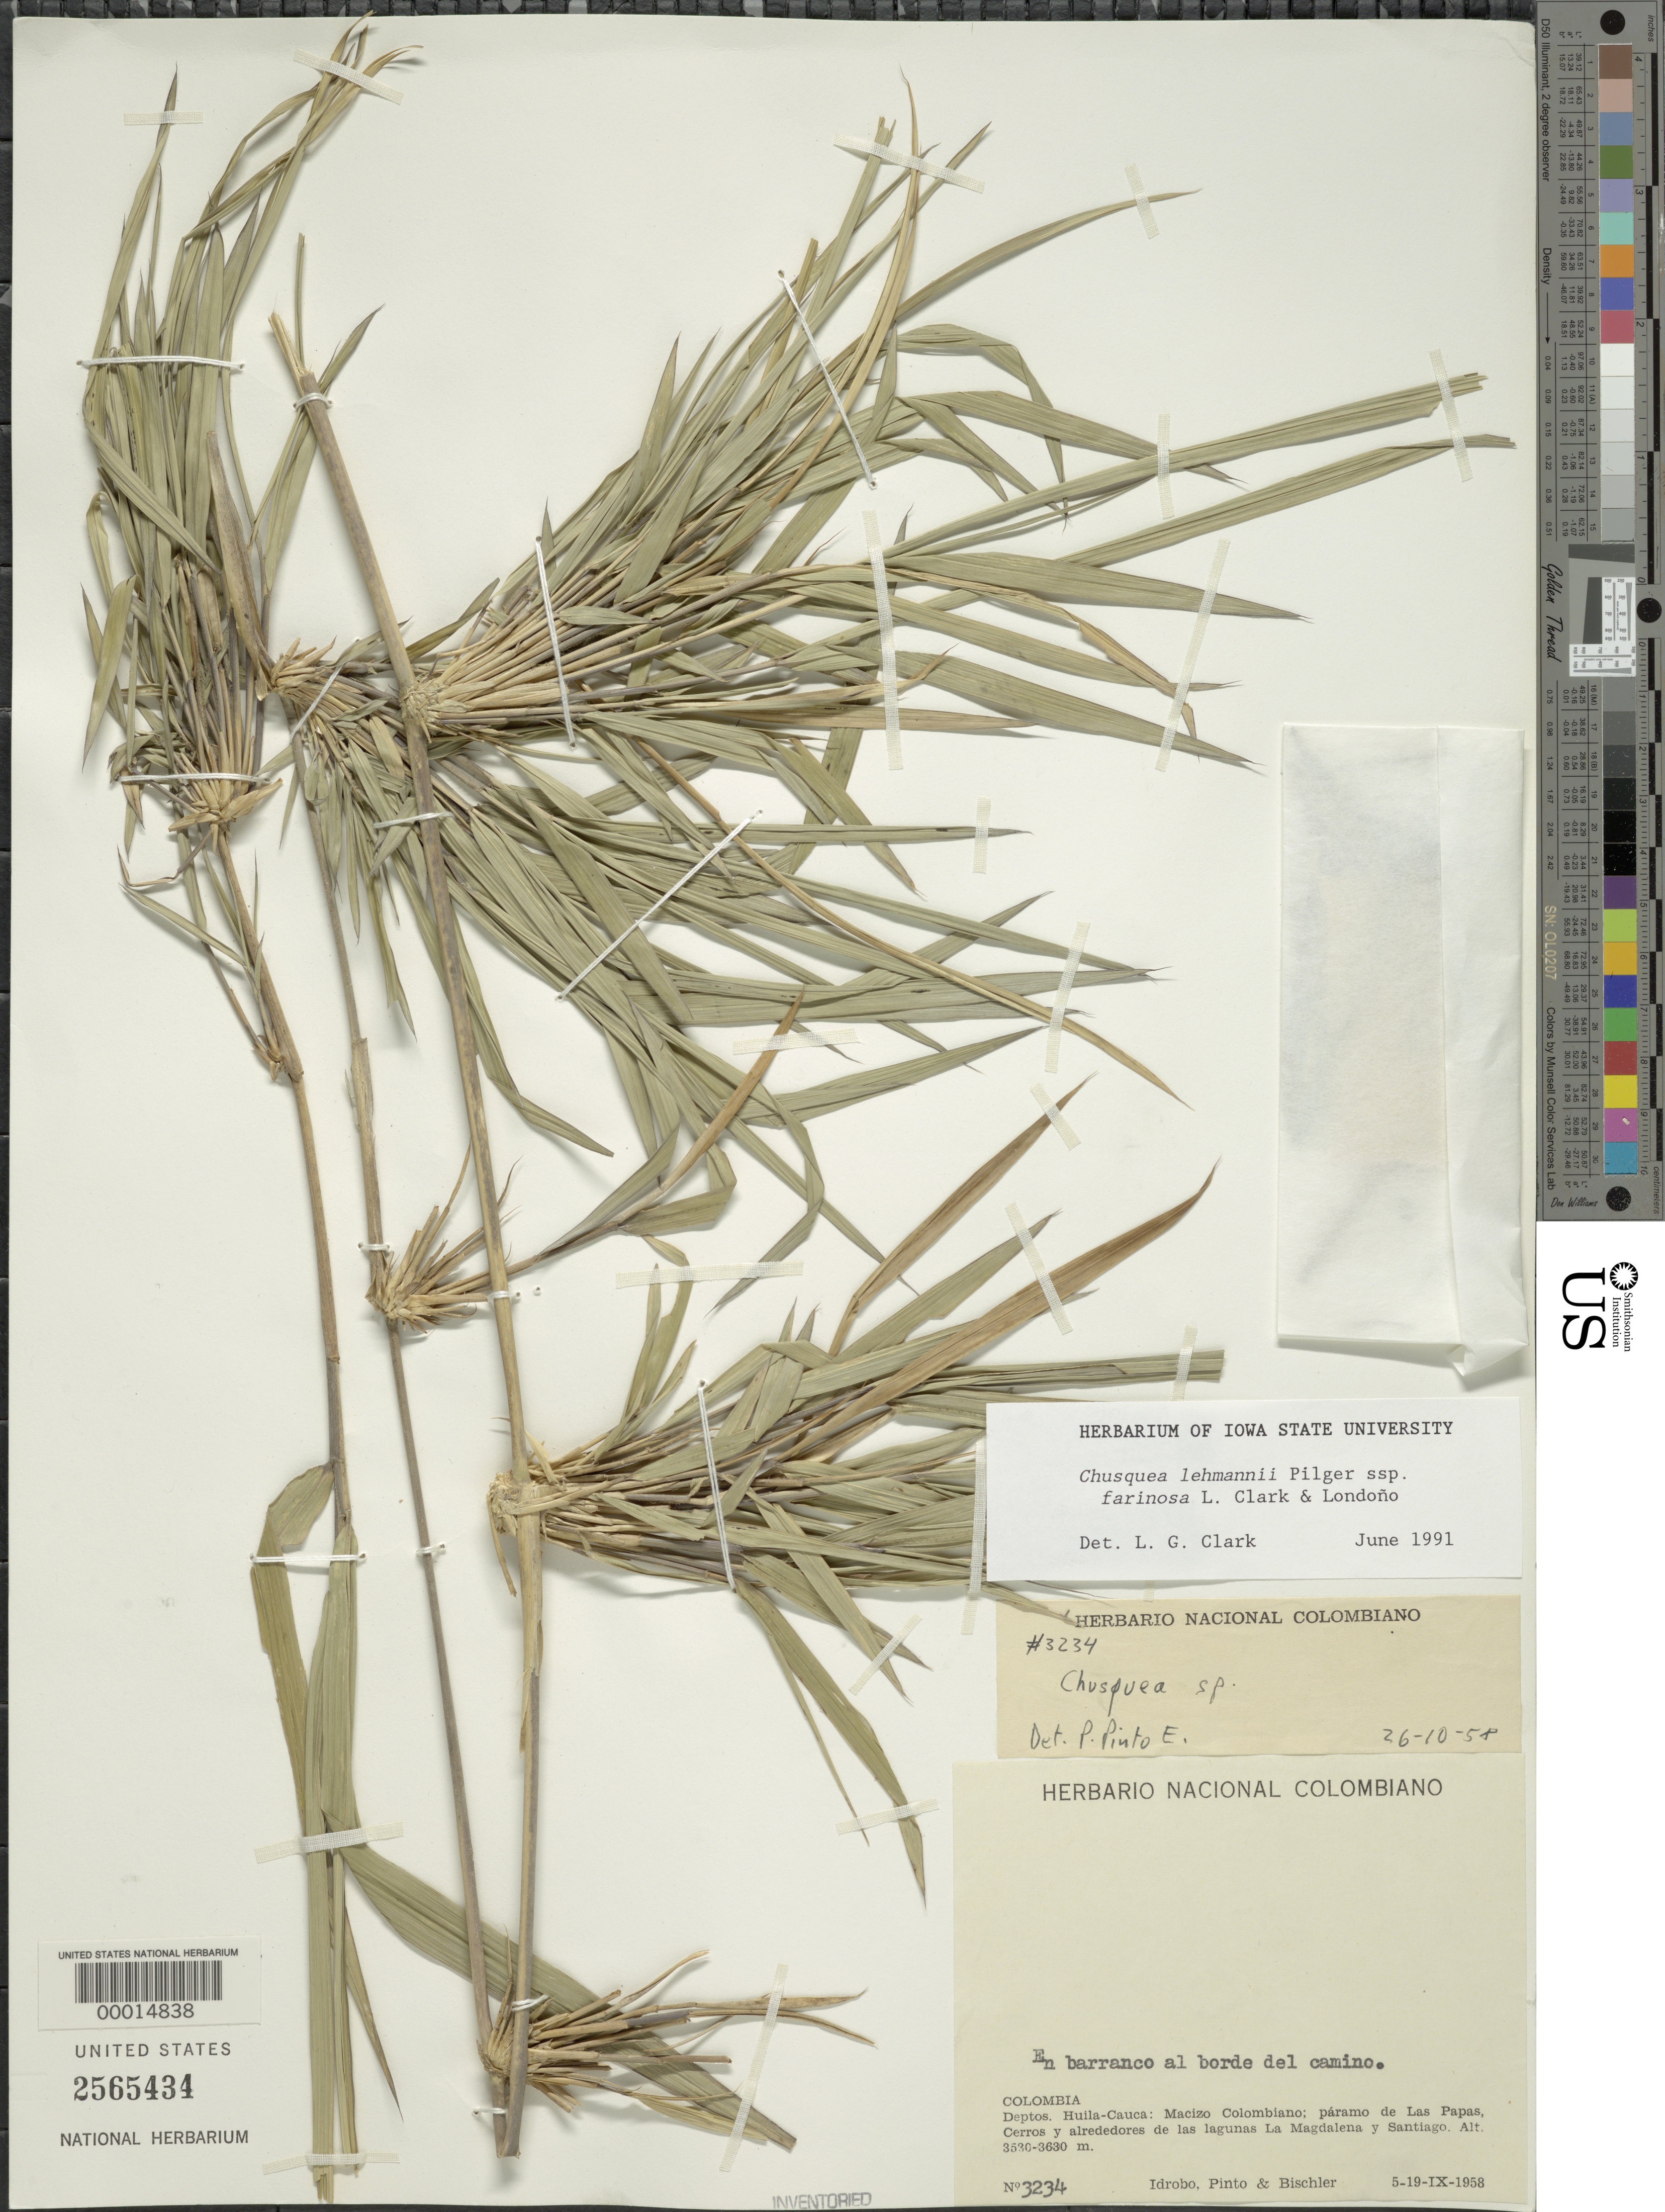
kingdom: Plantae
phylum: Tracheophyta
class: Liliopsida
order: Poales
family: Poaceae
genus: Chusquea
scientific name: Chusquea lehmannii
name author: Pilg.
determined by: Clark, Lynn G., (ISC), Iowa State University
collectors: J. M. Idrobo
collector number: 3234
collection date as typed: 05 Sep 1958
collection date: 1958-09-05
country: Colombia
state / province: Cauca / Huila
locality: Macizo Colombiano, Paramo de las Papas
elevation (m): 3530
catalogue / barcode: US 2565434